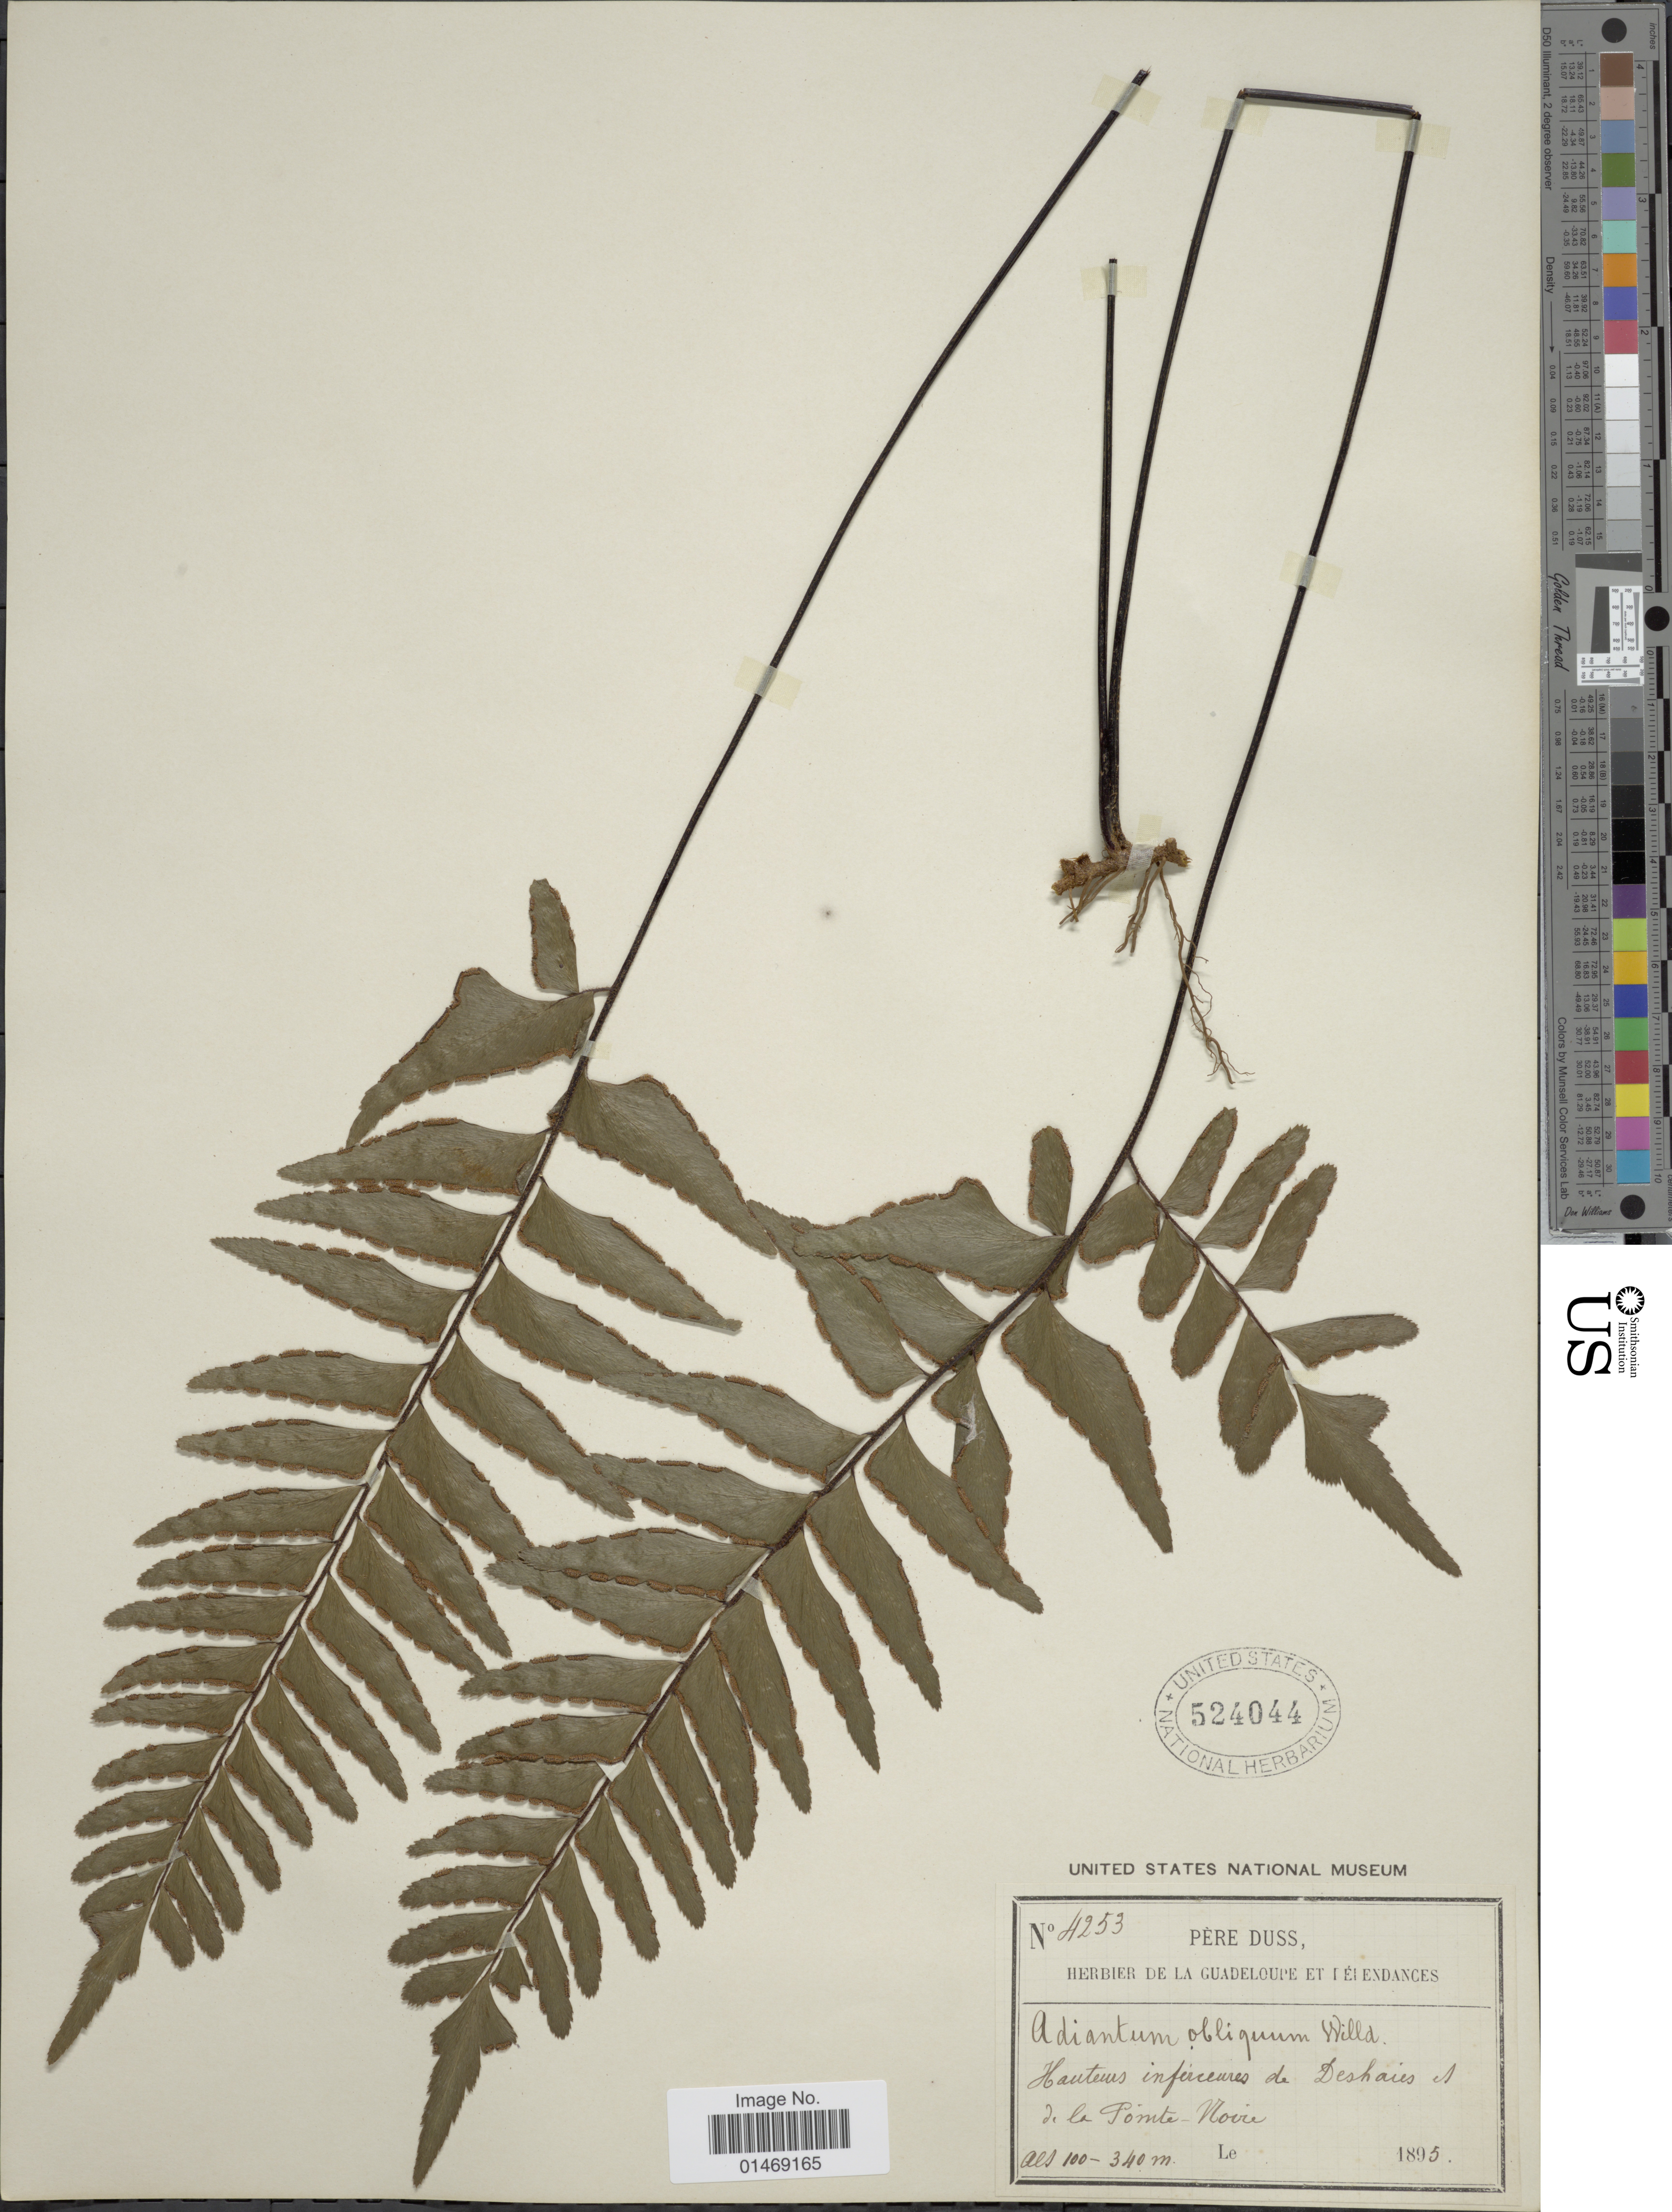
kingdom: Plantae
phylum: Tracheophyta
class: Polypodiopsida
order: Polypodiales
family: Pteridaceae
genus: Adiantum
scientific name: Adiantum obliquum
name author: Willd.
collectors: Père Duss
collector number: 4253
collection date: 1895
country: Guadeloupe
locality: Hauteurs infereures de Deshaies et de la Pointe-Noire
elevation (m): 100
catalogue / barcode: US 524044